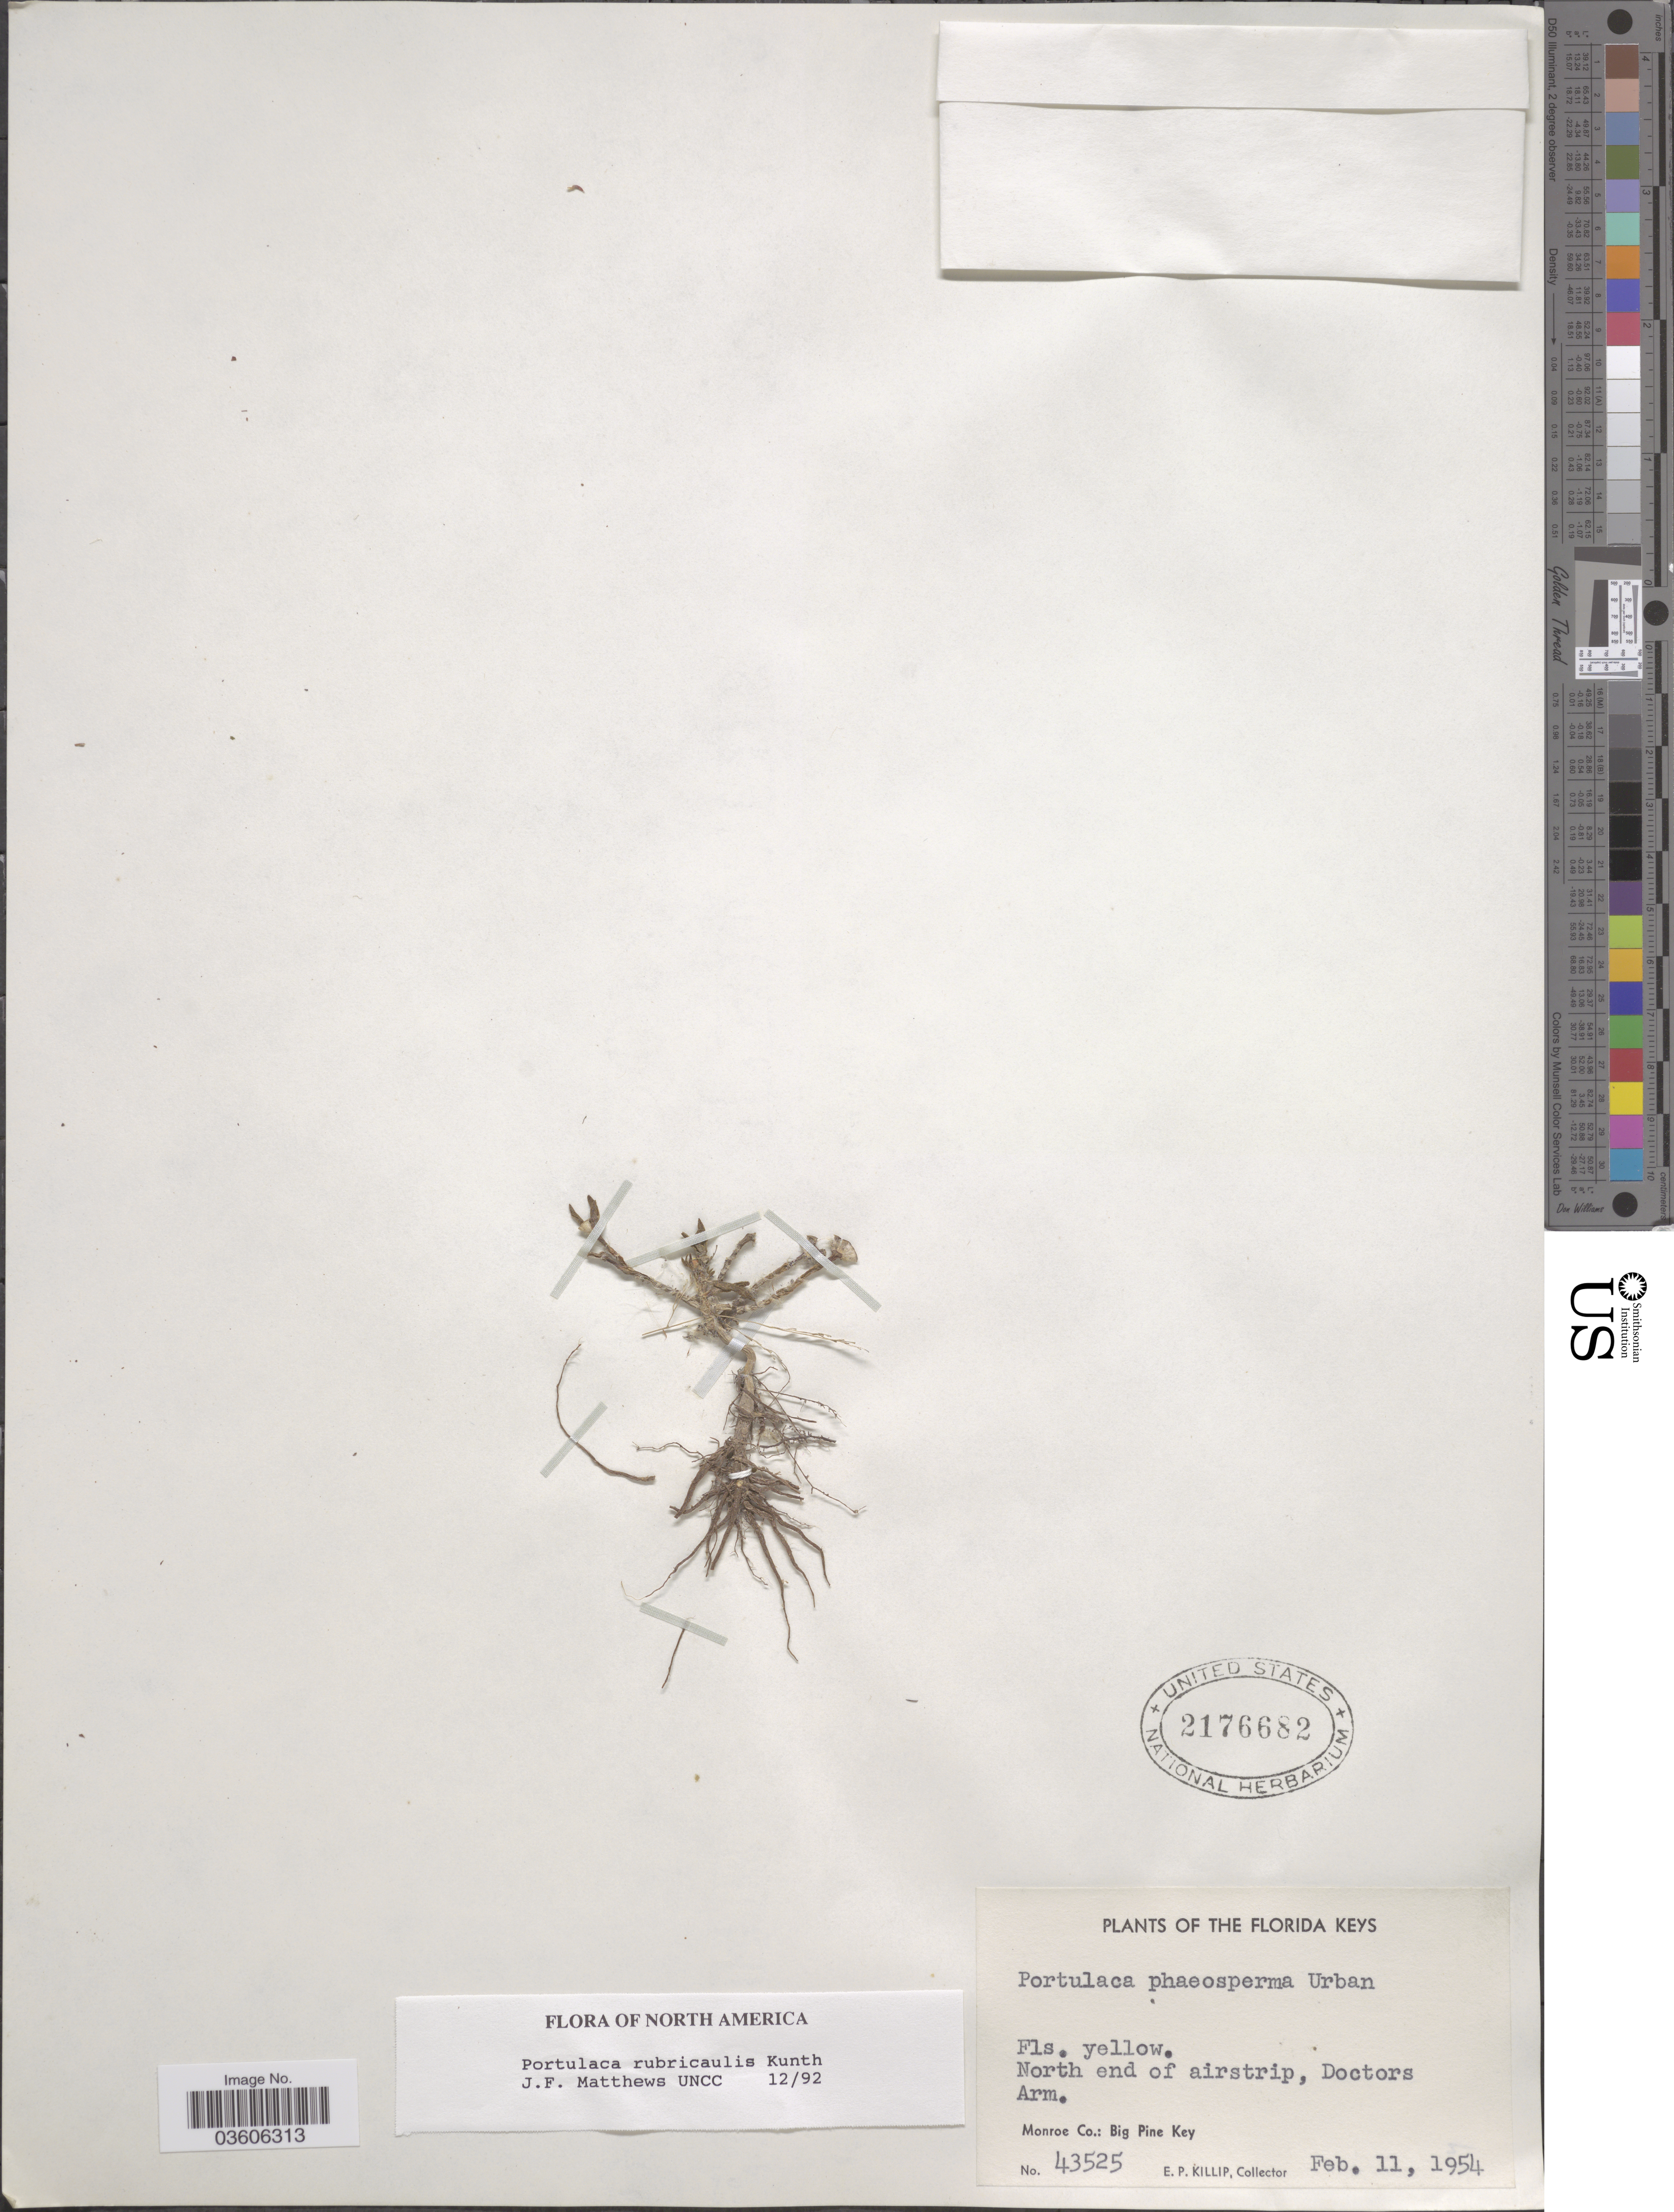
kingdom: Plantae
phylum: Tracheophyta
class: Magnoliopsida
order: Caryophyllales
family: Portulacaceae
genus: Portulaca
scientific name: Portulaca rubricaulis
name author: Kunth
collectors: E. P. Killip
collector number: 43525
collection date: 1954-02-11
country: United States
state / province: Florida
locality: The Florida Keys. North end of airstrip, Doctors Arm. Monroe Co.: Big Pine Key.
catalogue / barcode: US 2176682